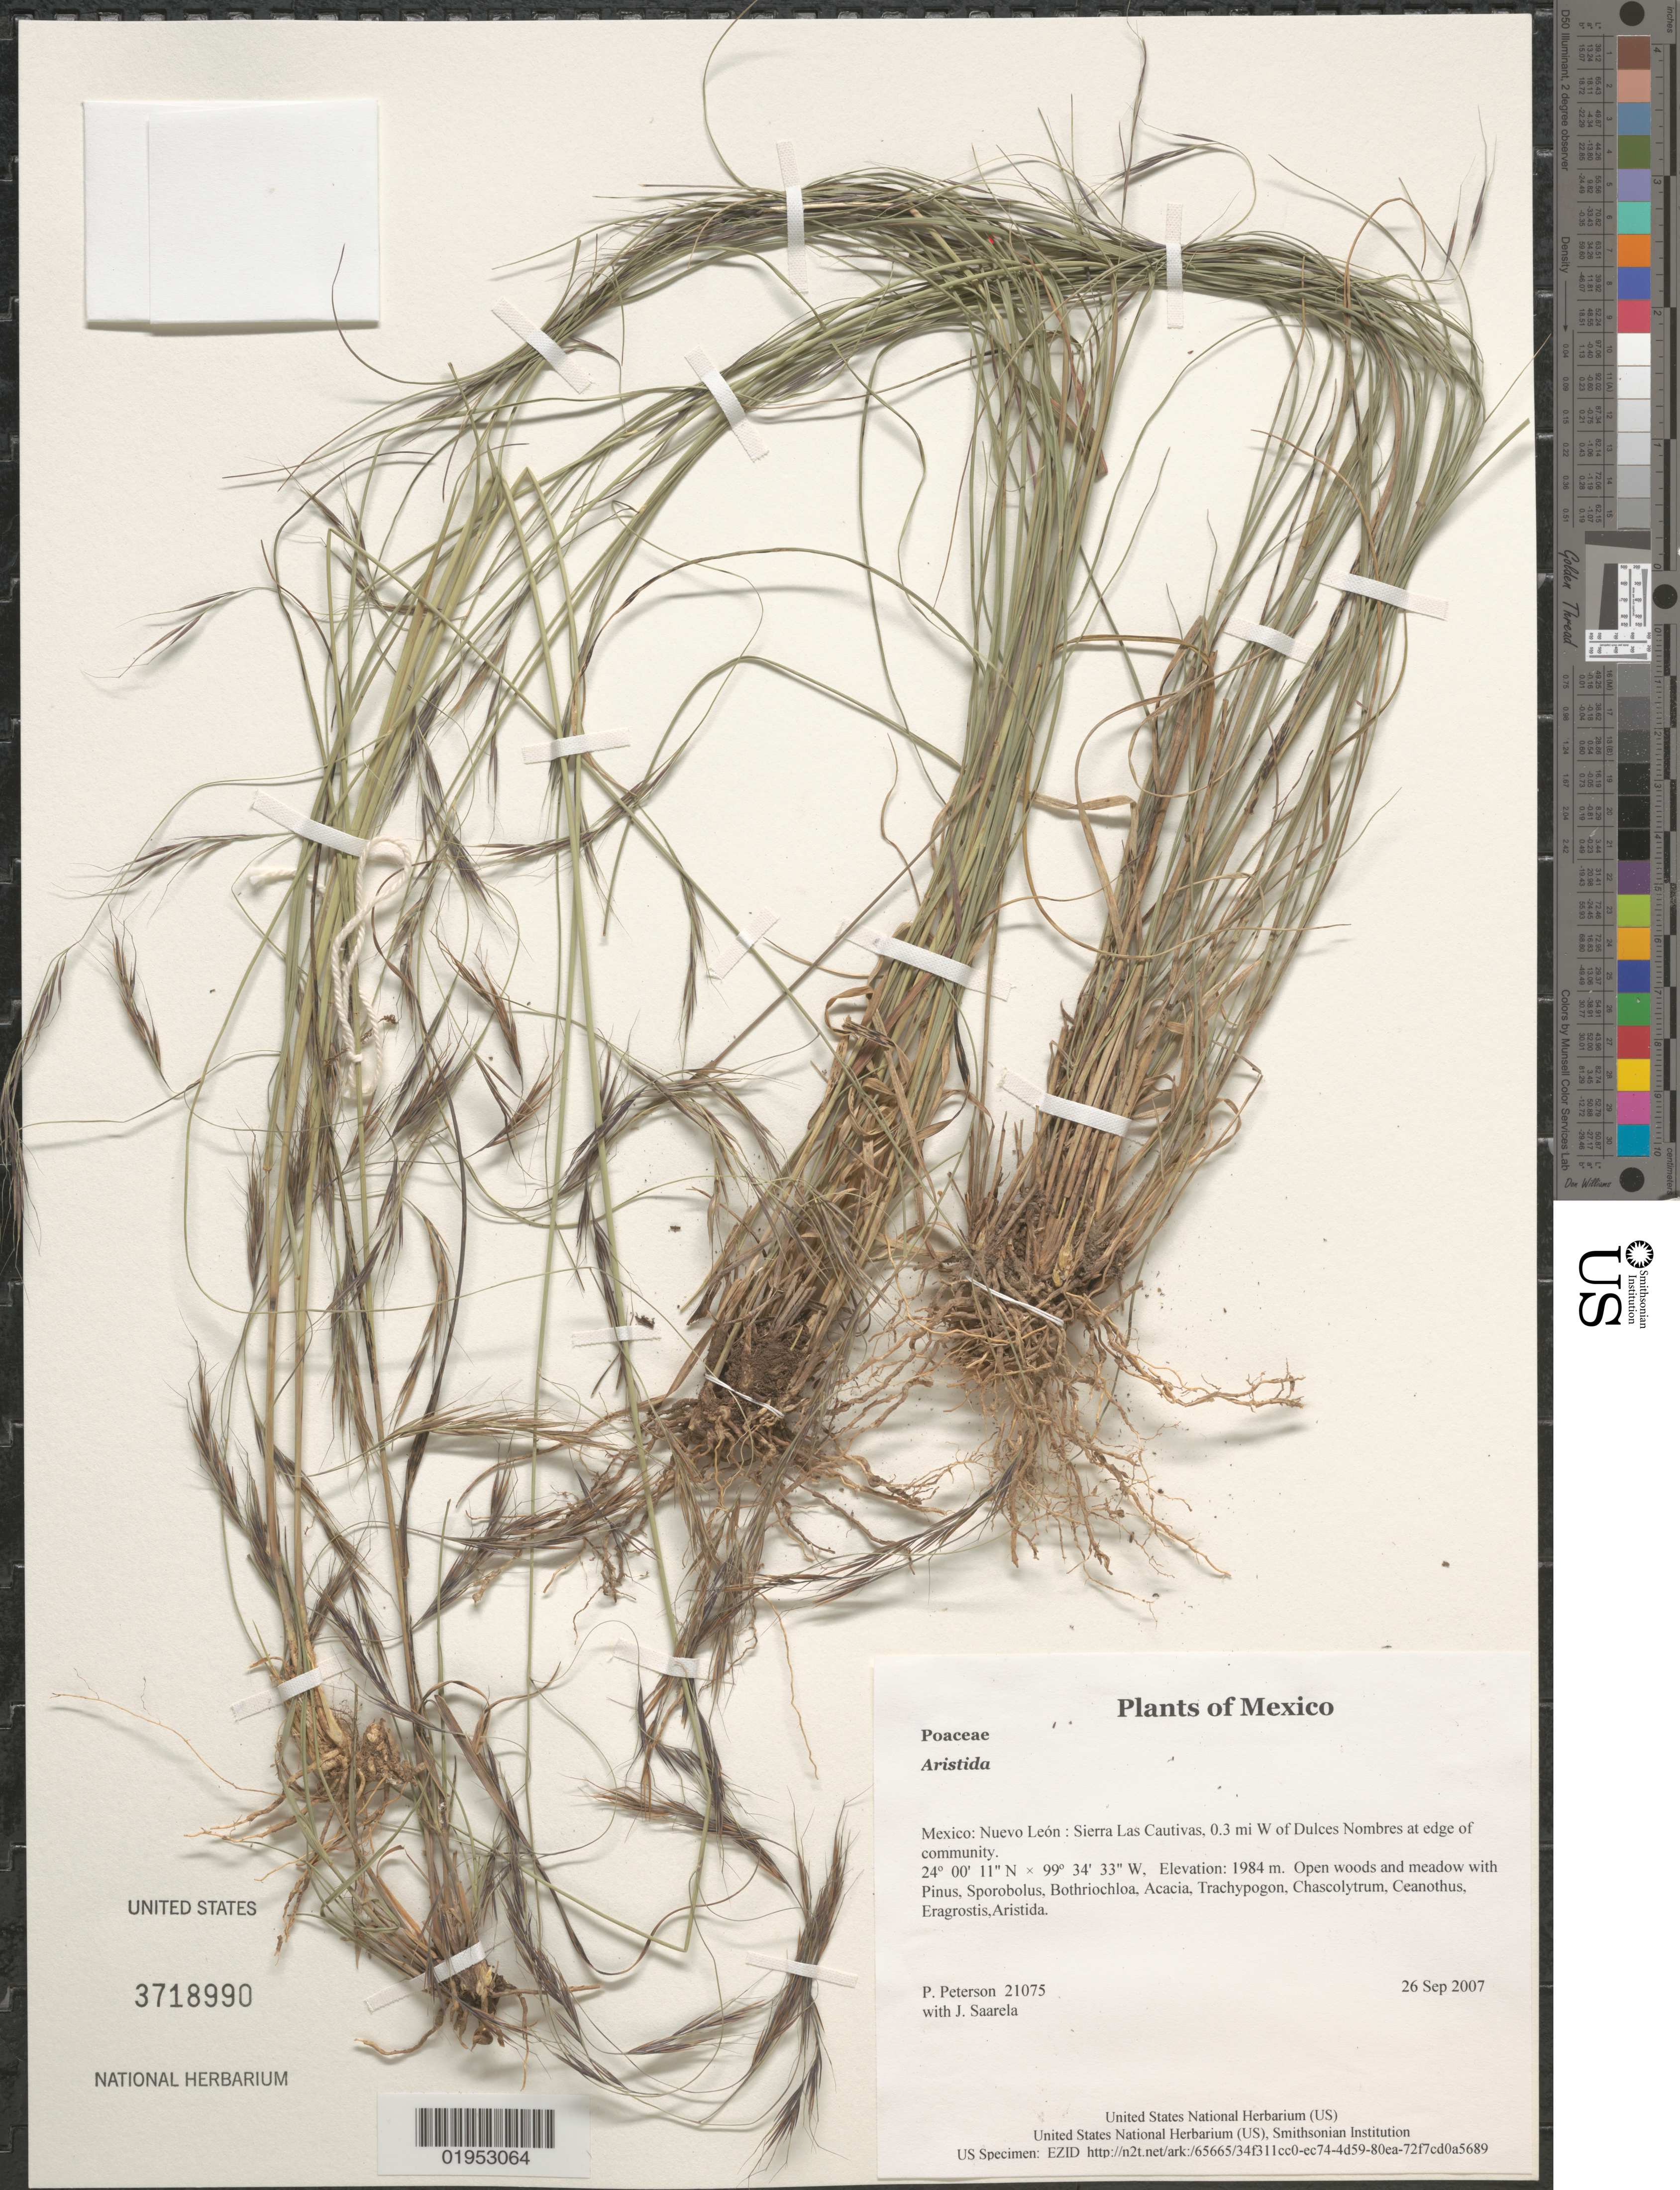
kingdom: Plantae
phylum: Tracheophyta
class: Liliopsida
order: Poales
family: Poaceae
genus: Aristida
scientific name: Aristida sp.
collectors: P. M. Peterson & J. Saarela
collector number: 21075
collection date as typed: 26 Sep 2007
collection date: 2007-09-26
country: Mexico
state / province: Nuevo León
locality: Sierra Las Cautivas, 0.3 mi W of Dulces Nombres at edge of community.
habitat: Open woods and meadow with Pinus, Sporobolus, Bothriochloa, Acacia, Trachypogon, Chascolytrum, Ceanothus, Eragrostis,Aristida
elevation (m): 1984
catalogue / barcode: US 3718990